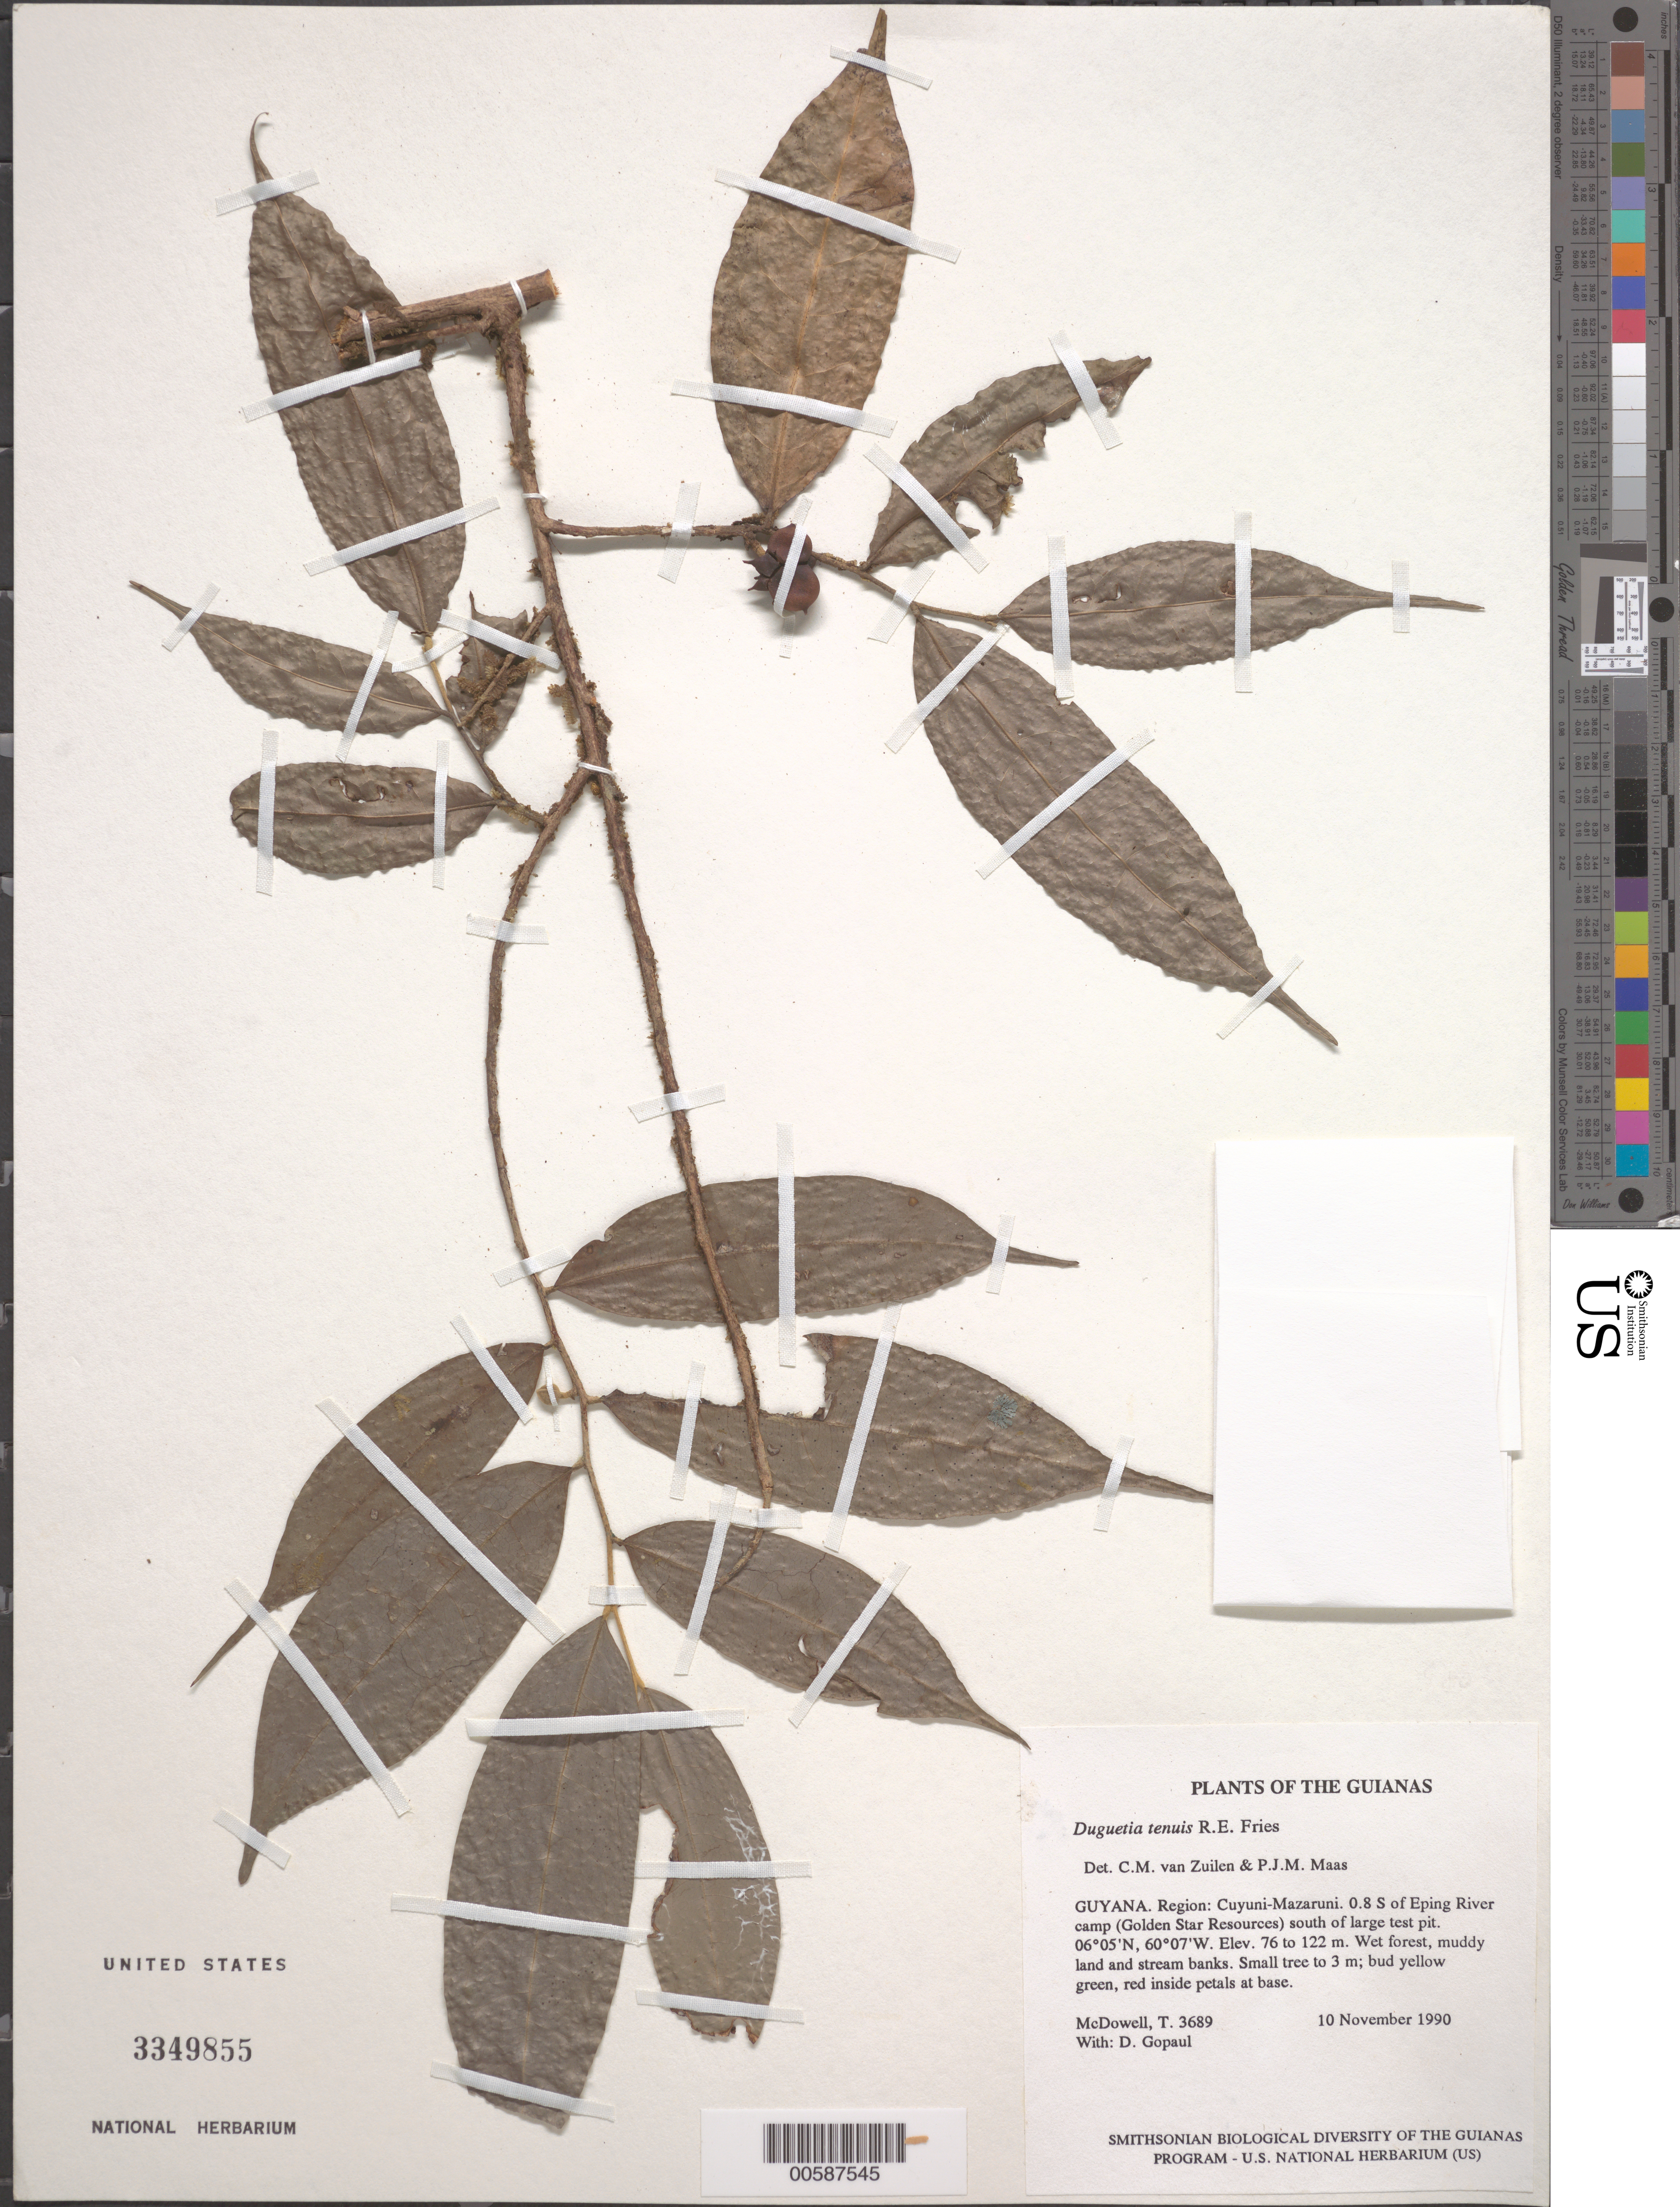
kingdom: Plantae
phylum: Tracheophyta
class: Magnoliopsida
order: Magnoliales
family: Annonaceae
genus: Duguetia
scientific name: Duguetia tenuis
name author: R.E. Fr.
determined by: Zuilen, C. M.; Maas, P. J.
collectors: T. McDowell & D. Gopaul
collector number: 3689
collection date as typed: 10 November 1990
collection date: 1990-11-10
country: Guyana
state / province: Cuyuni-Mazaruni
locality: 0.8 km S of Eping River camp (Golden Star Resources) south of large test pit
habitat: Wet forest, muddy land and stream banks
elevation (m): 76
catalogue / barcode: US 3349855